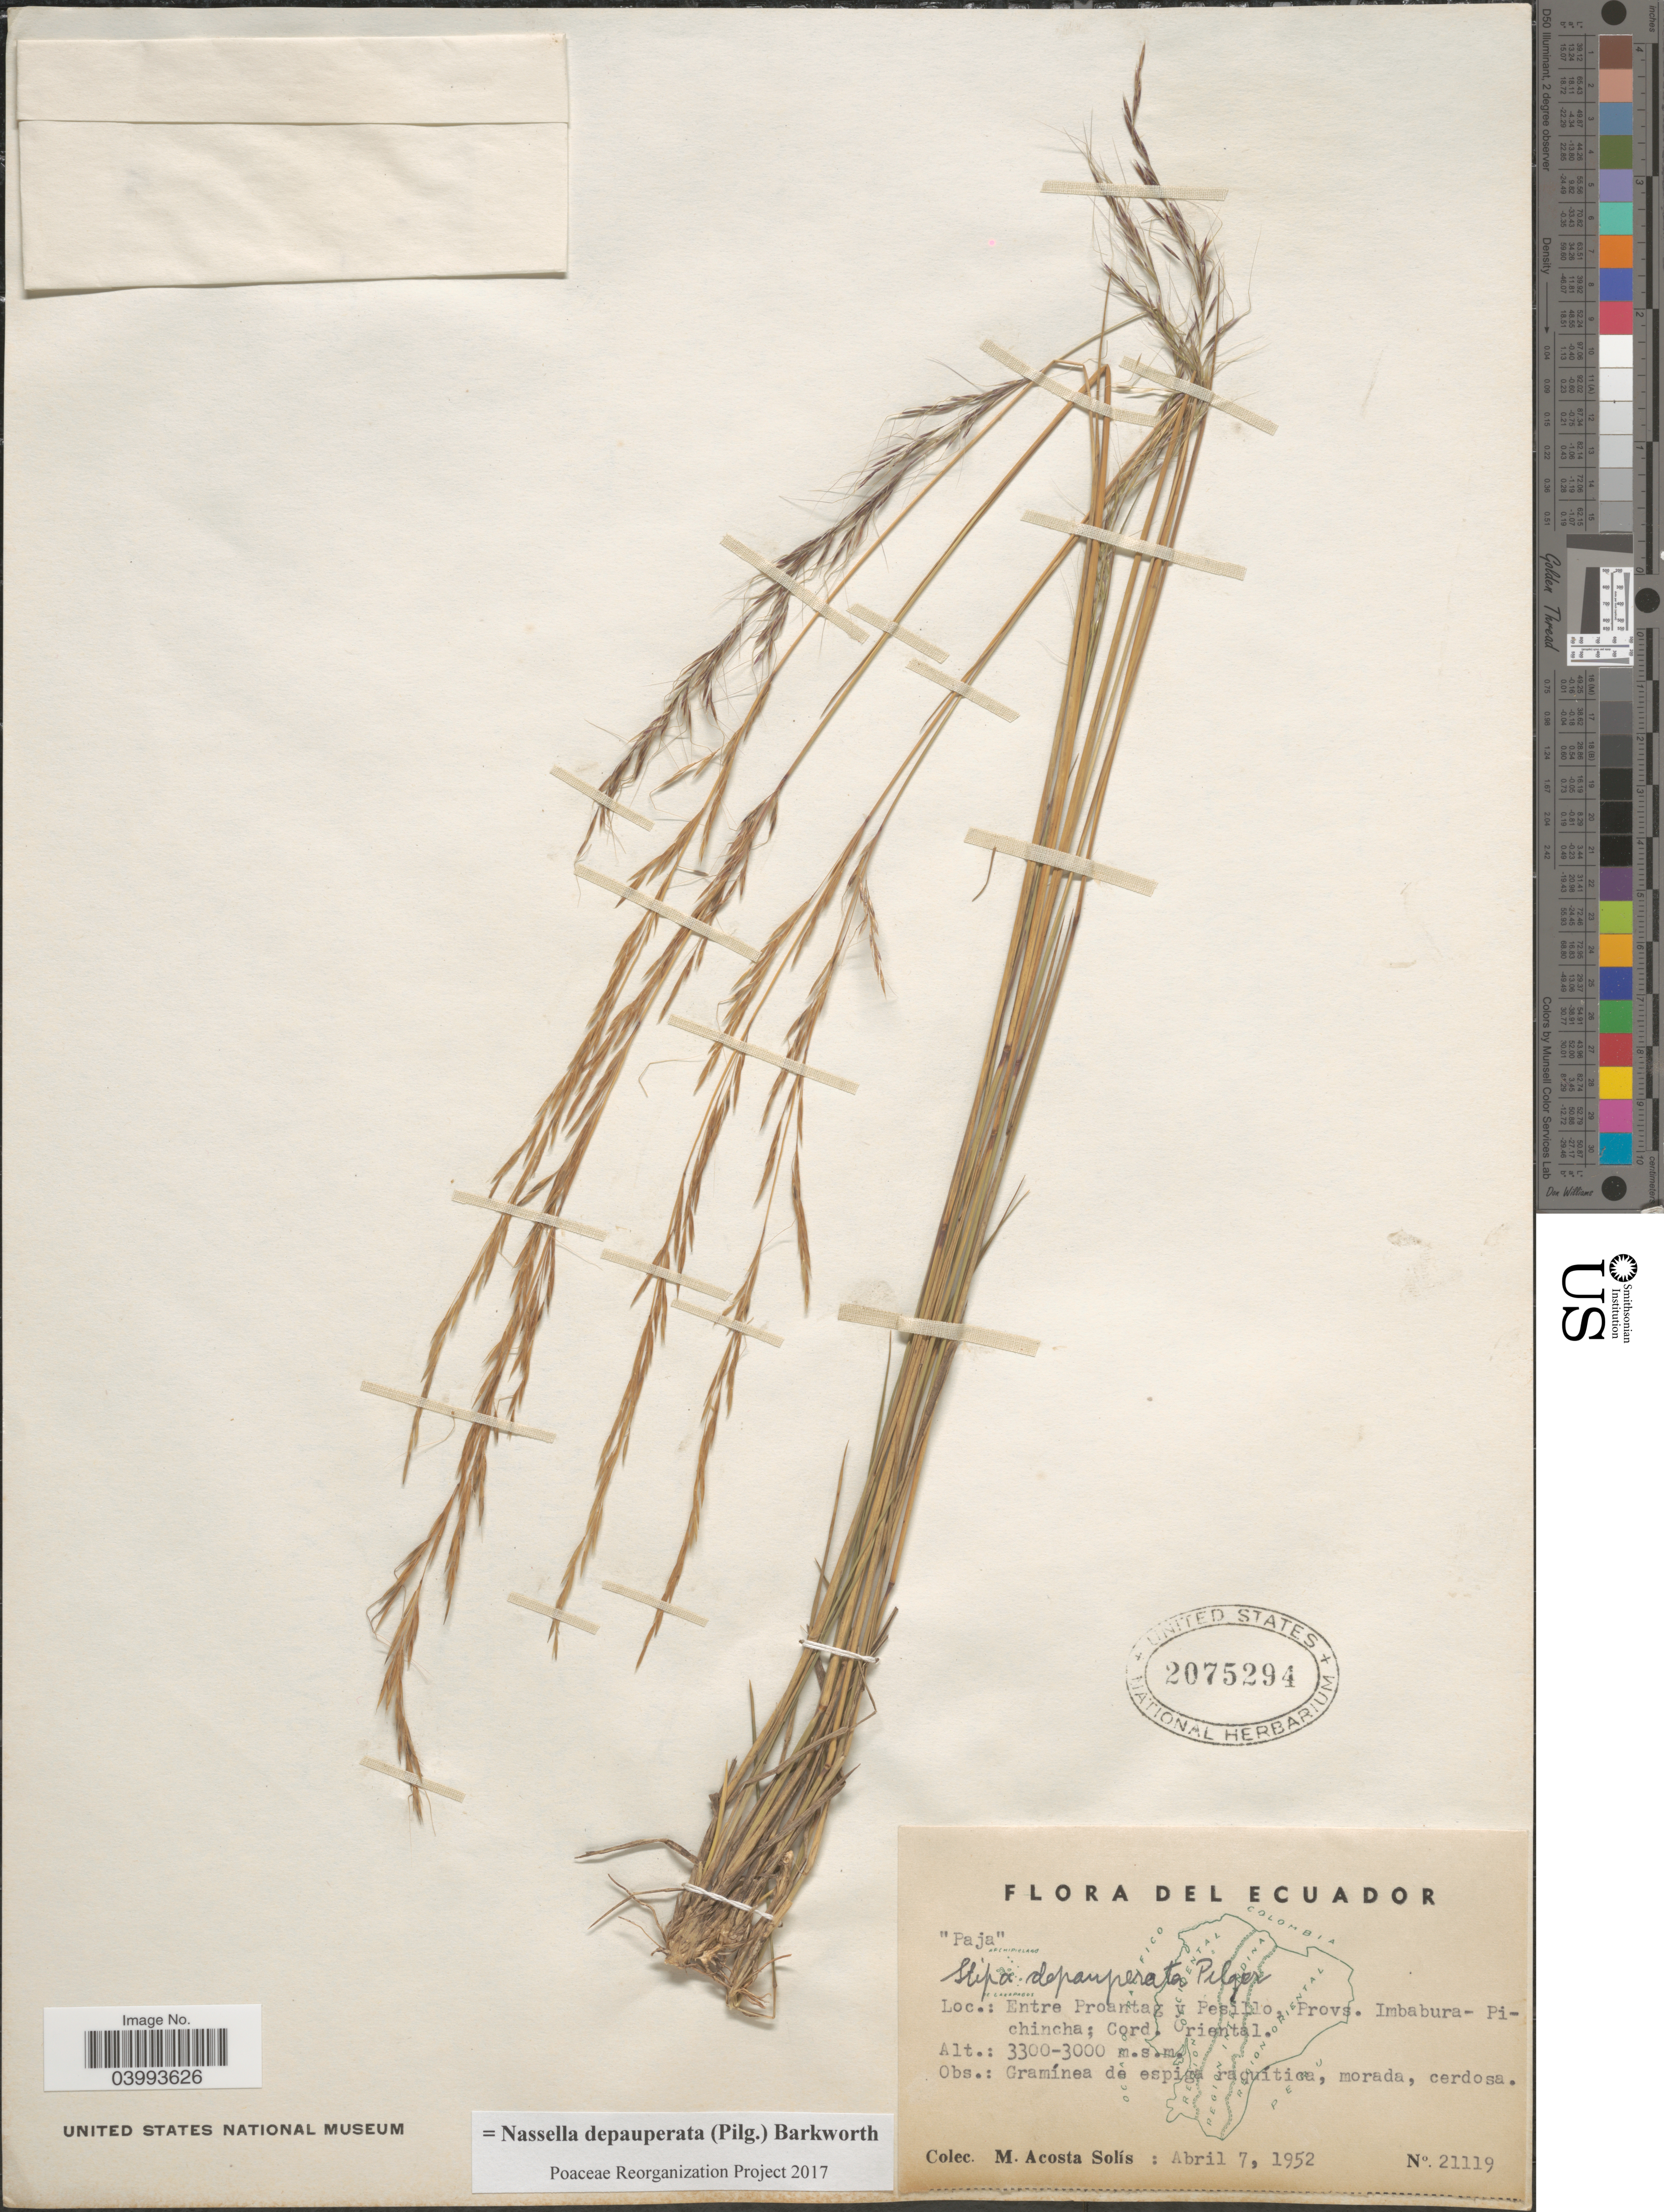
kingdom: Plantae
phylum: Tracheophyta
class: Liliopsida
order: Poales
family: Poaceae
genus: Nassella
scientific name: Nassella depauperata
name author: (Pilg.) Barkworth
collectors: M. Acosta Solis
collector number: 21119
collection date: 1952-04-07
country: Ecuador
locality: Entre Proantag y Pesillo, Provs. Imbabura-Pichincha; Cord. Oriental.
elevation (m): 3000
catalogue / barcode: US 2075294